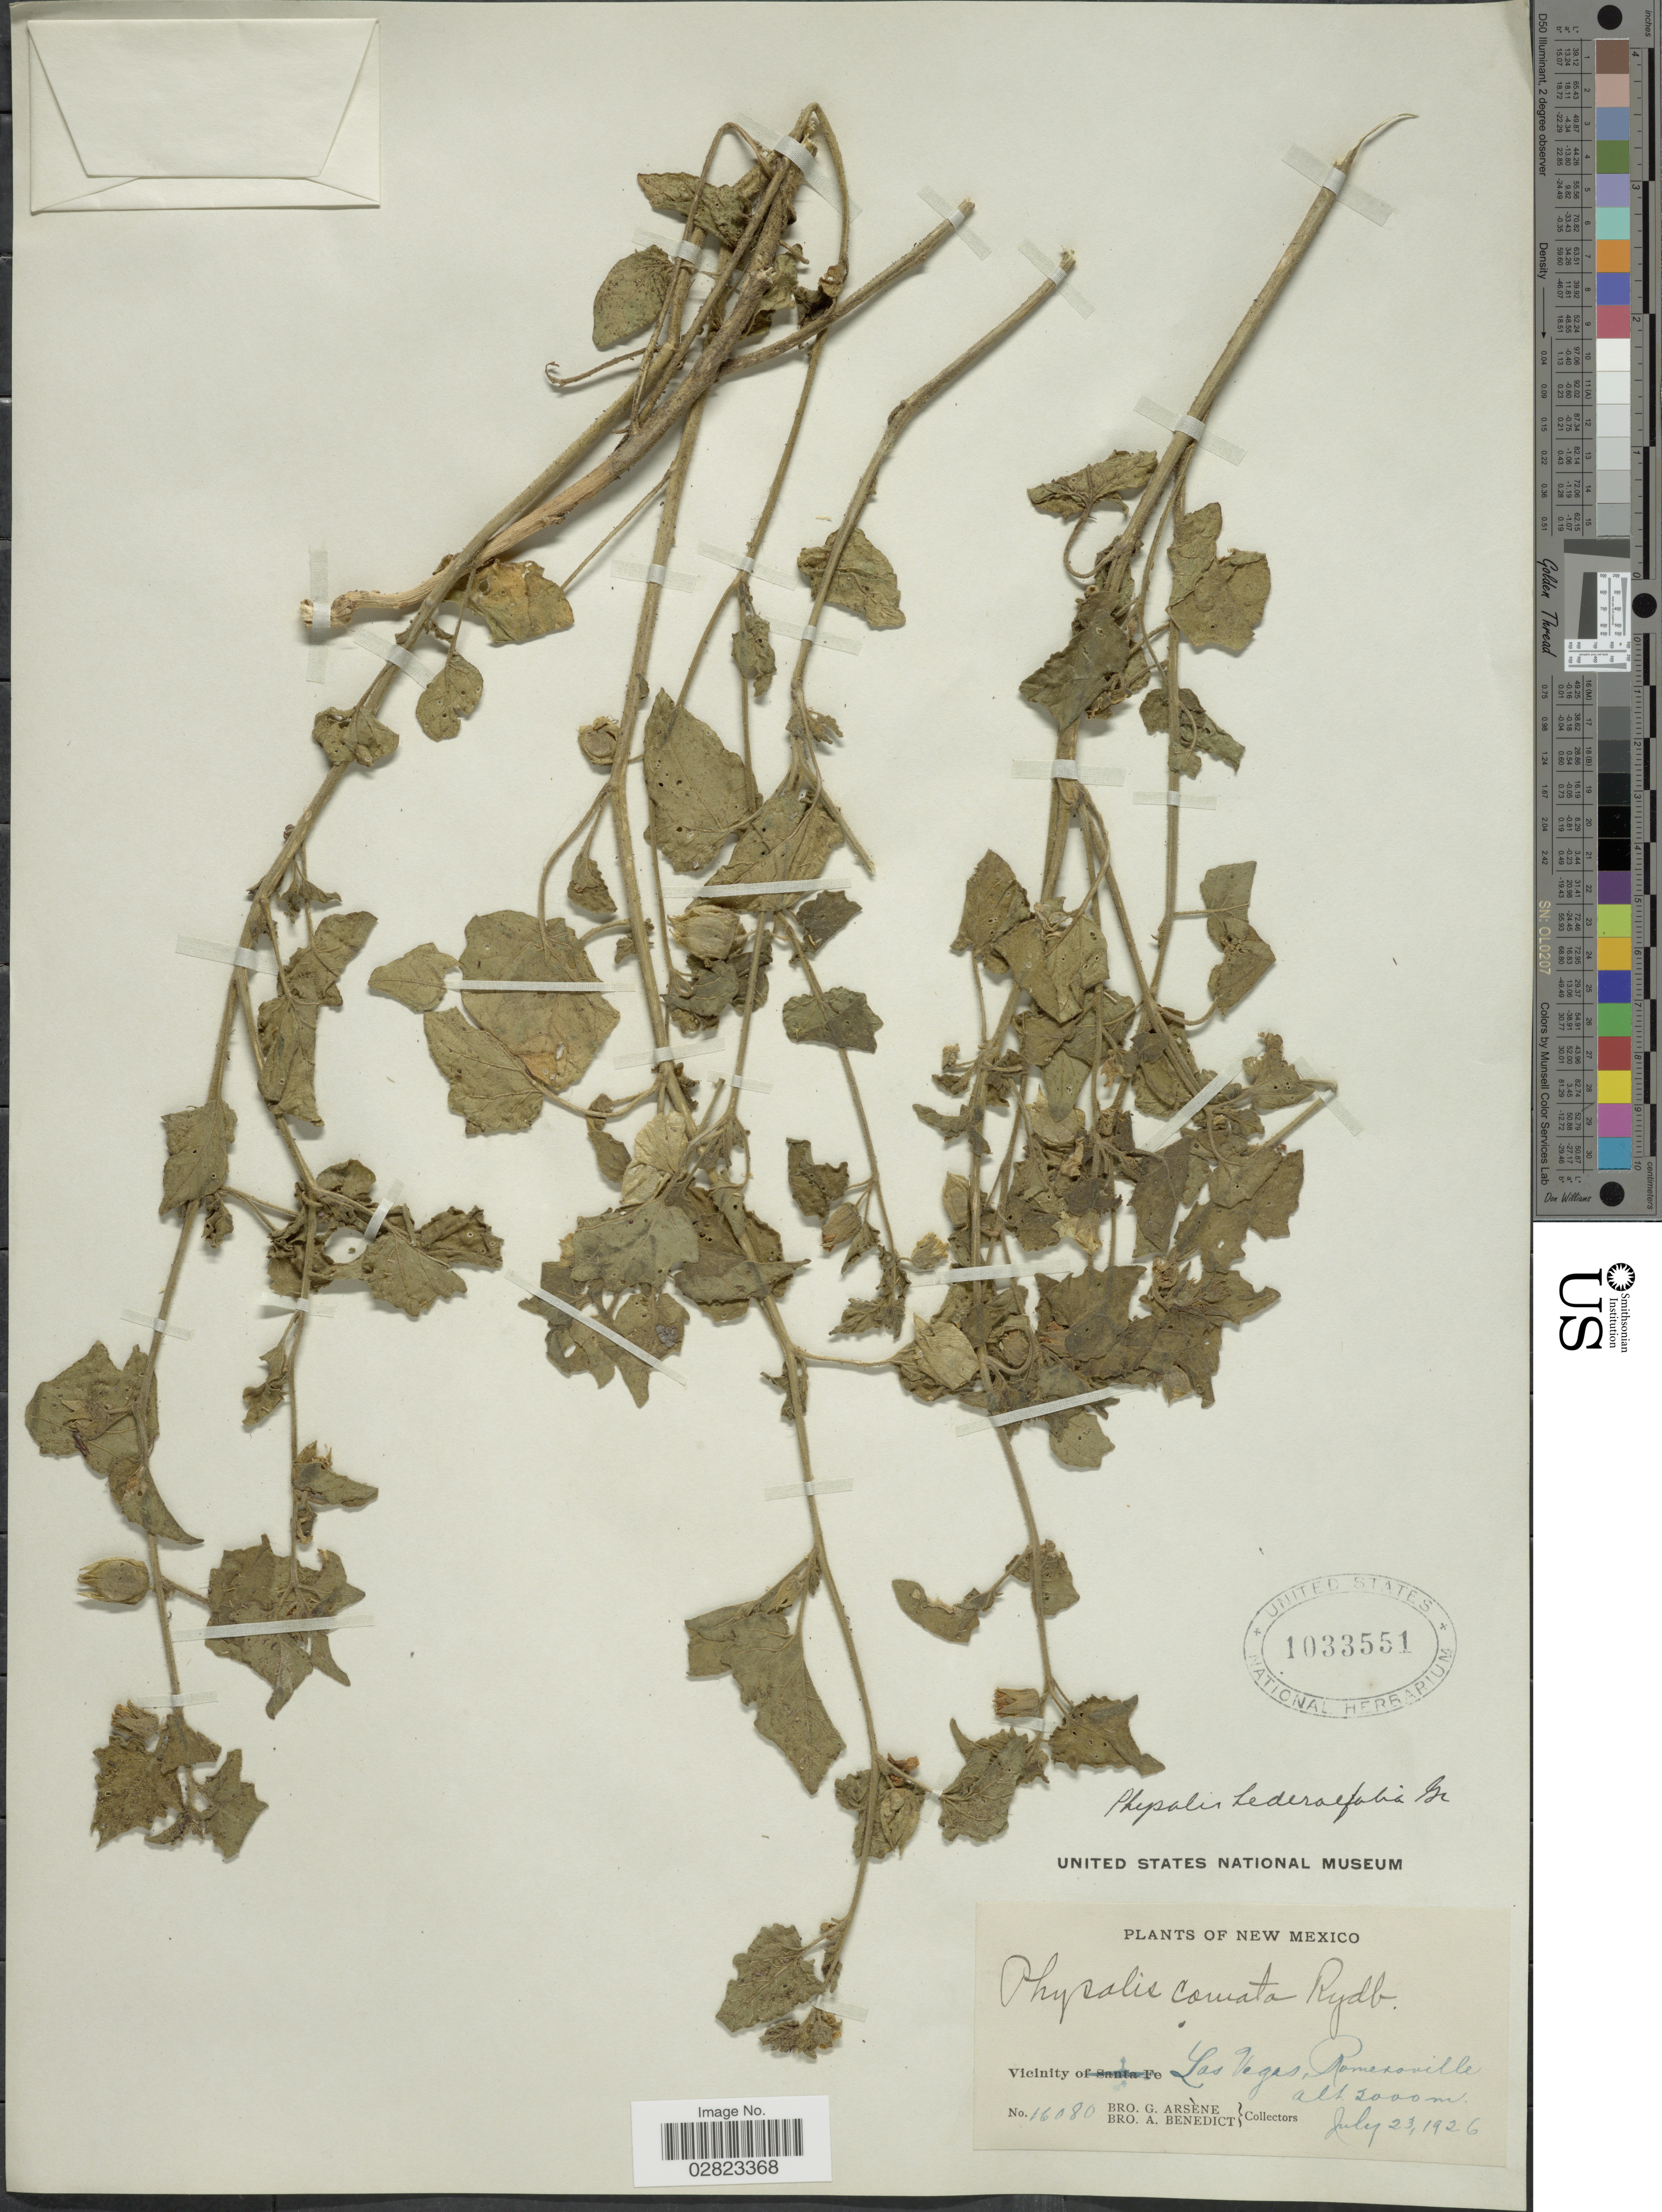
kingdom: Plantae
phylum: Tracheophyta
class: Magnoliopsida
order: Solanales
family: Solanaceae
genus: Physalis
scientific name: Physalis hederifolia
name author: A. Gray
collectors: Bro. G. Arsène & Bro. A. Benedict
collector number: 16080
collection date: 1926-07-23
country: United States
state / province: New Mexico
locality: Vicinity of Las Vegas, Romeroville.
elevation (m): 2000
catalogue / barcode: US 1033551